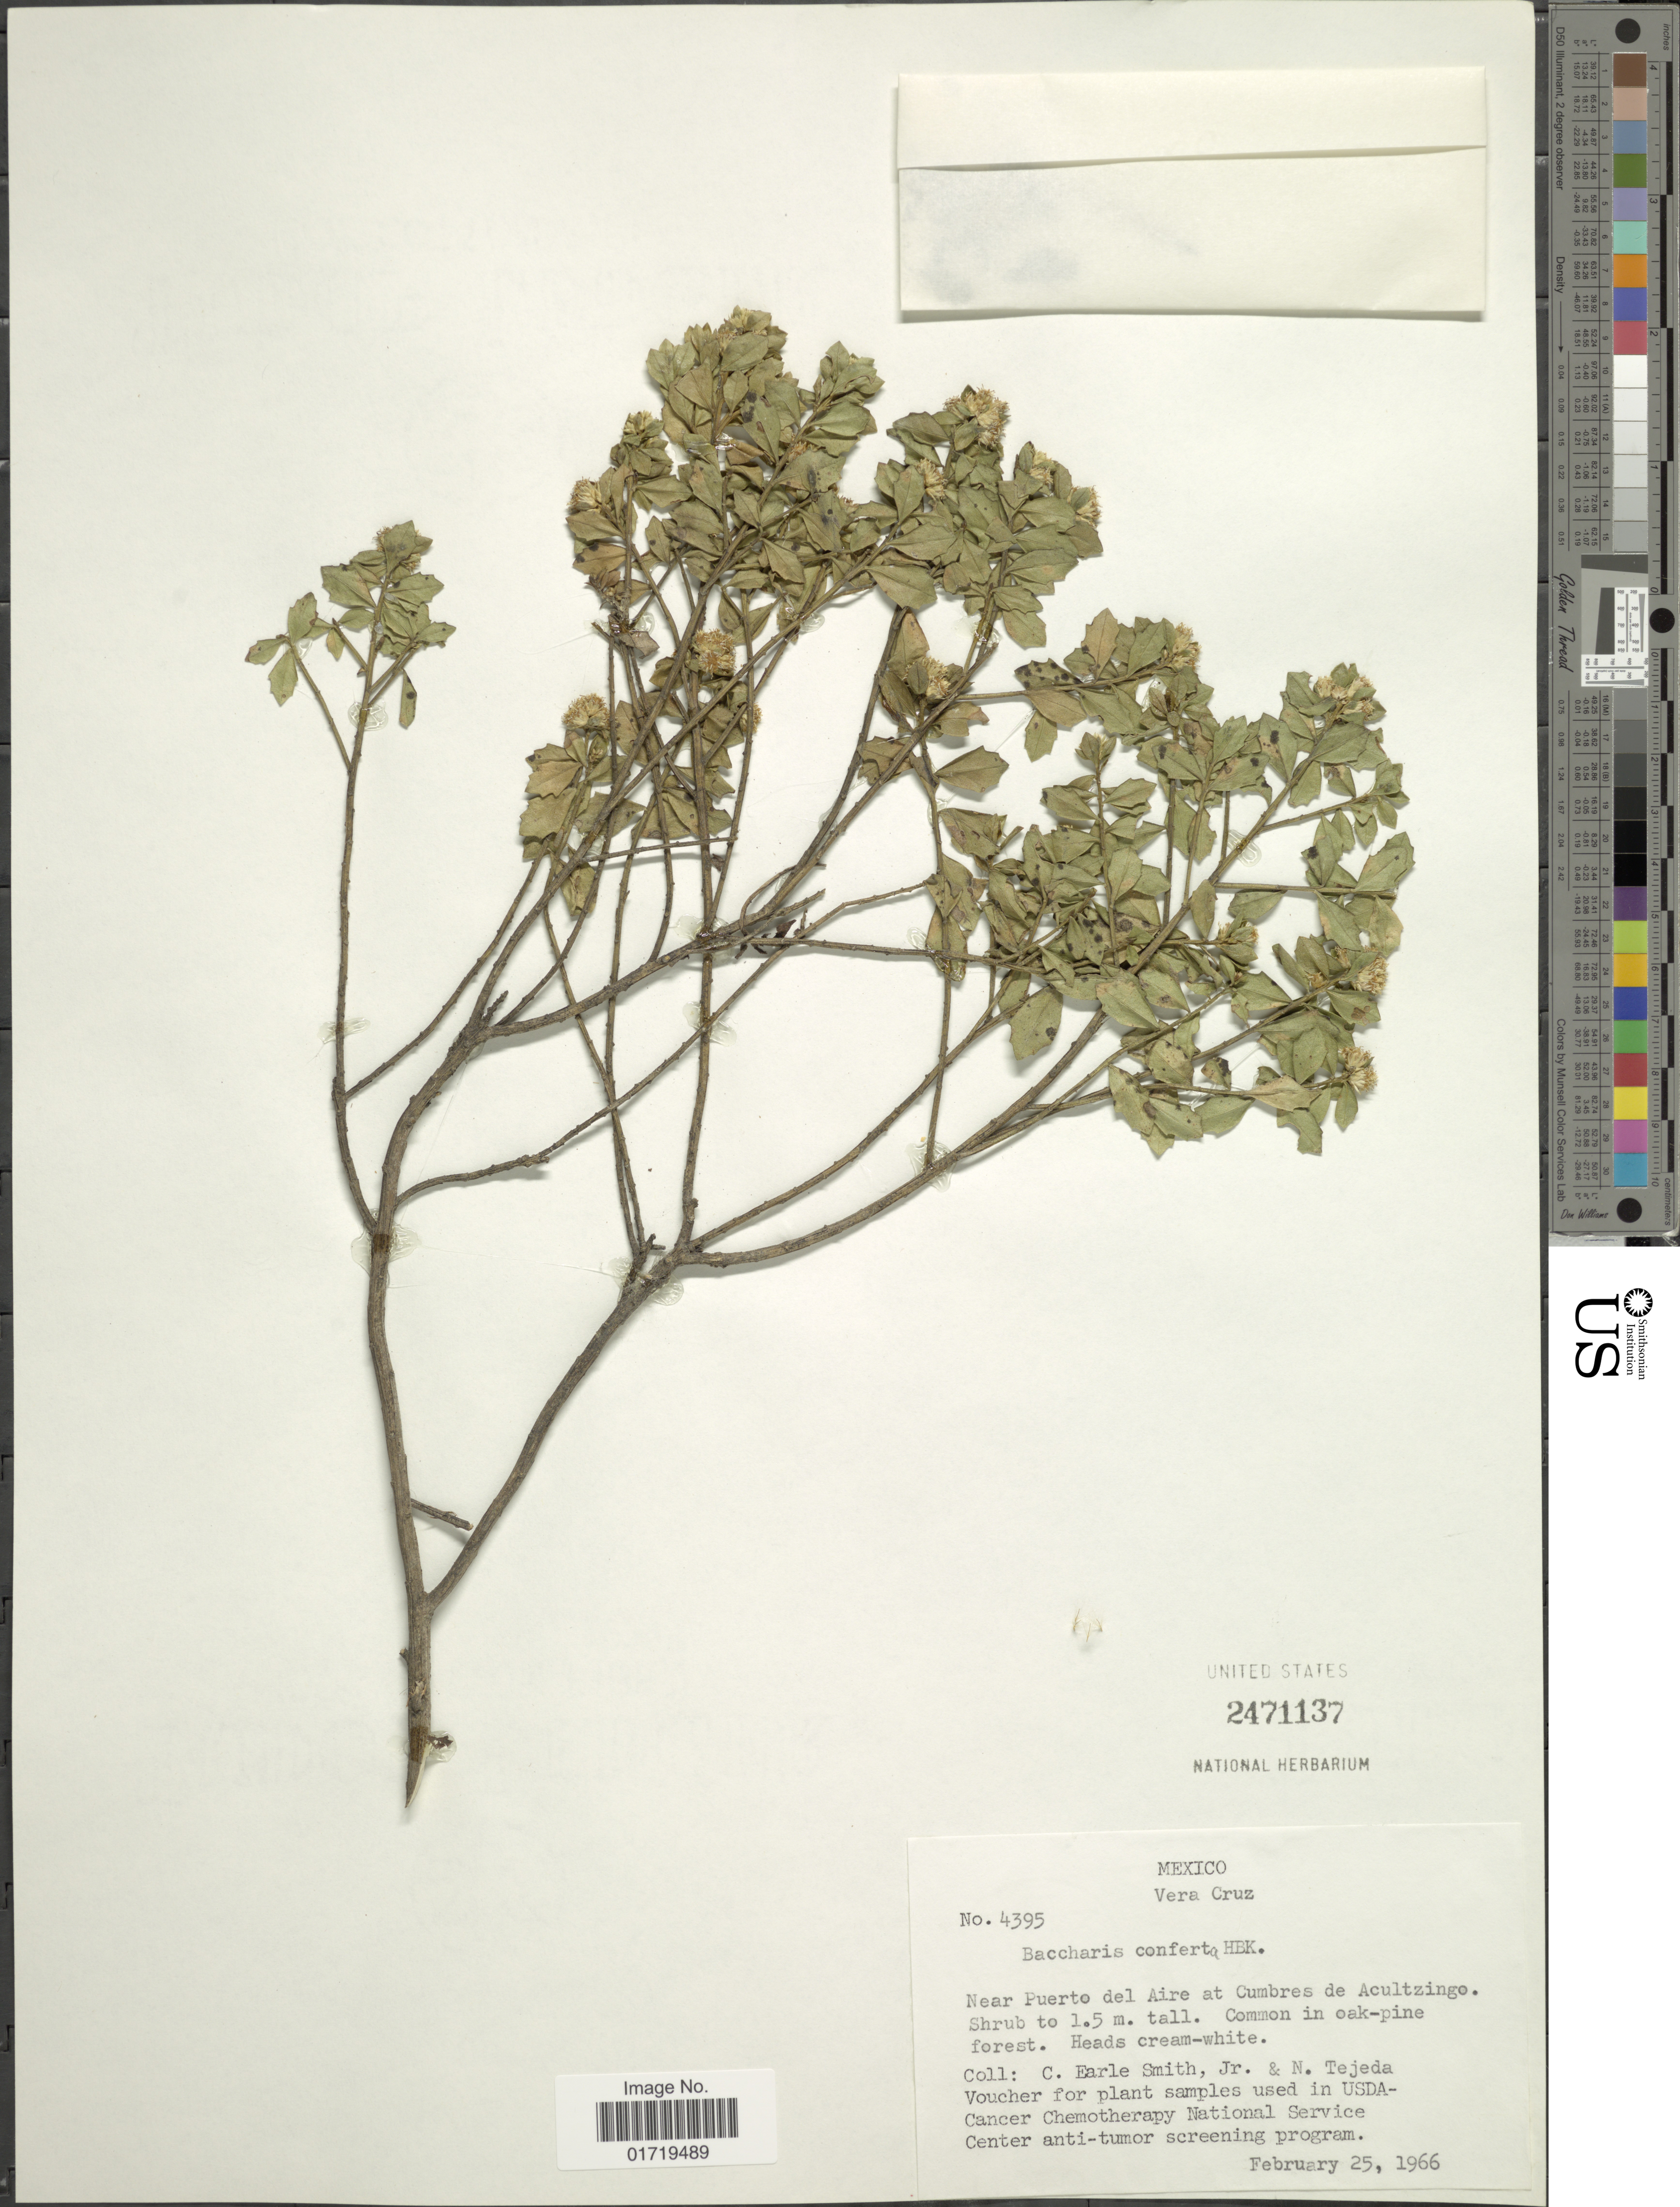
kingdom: Plantae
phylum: Tracheophyta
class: Magnoliopsida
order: Asterales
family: Asteraceae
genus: Baccharis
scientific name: Baccharis conferta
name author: Kunth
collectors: C. E. Smith Jr. & N. Tejeda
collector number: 4395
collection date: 1966-02-25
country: Mexico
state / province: Veracruz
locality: Vera Cruz, Near Puerto del Aire at Cumbres de Acultzingo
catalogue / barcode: US 2471137